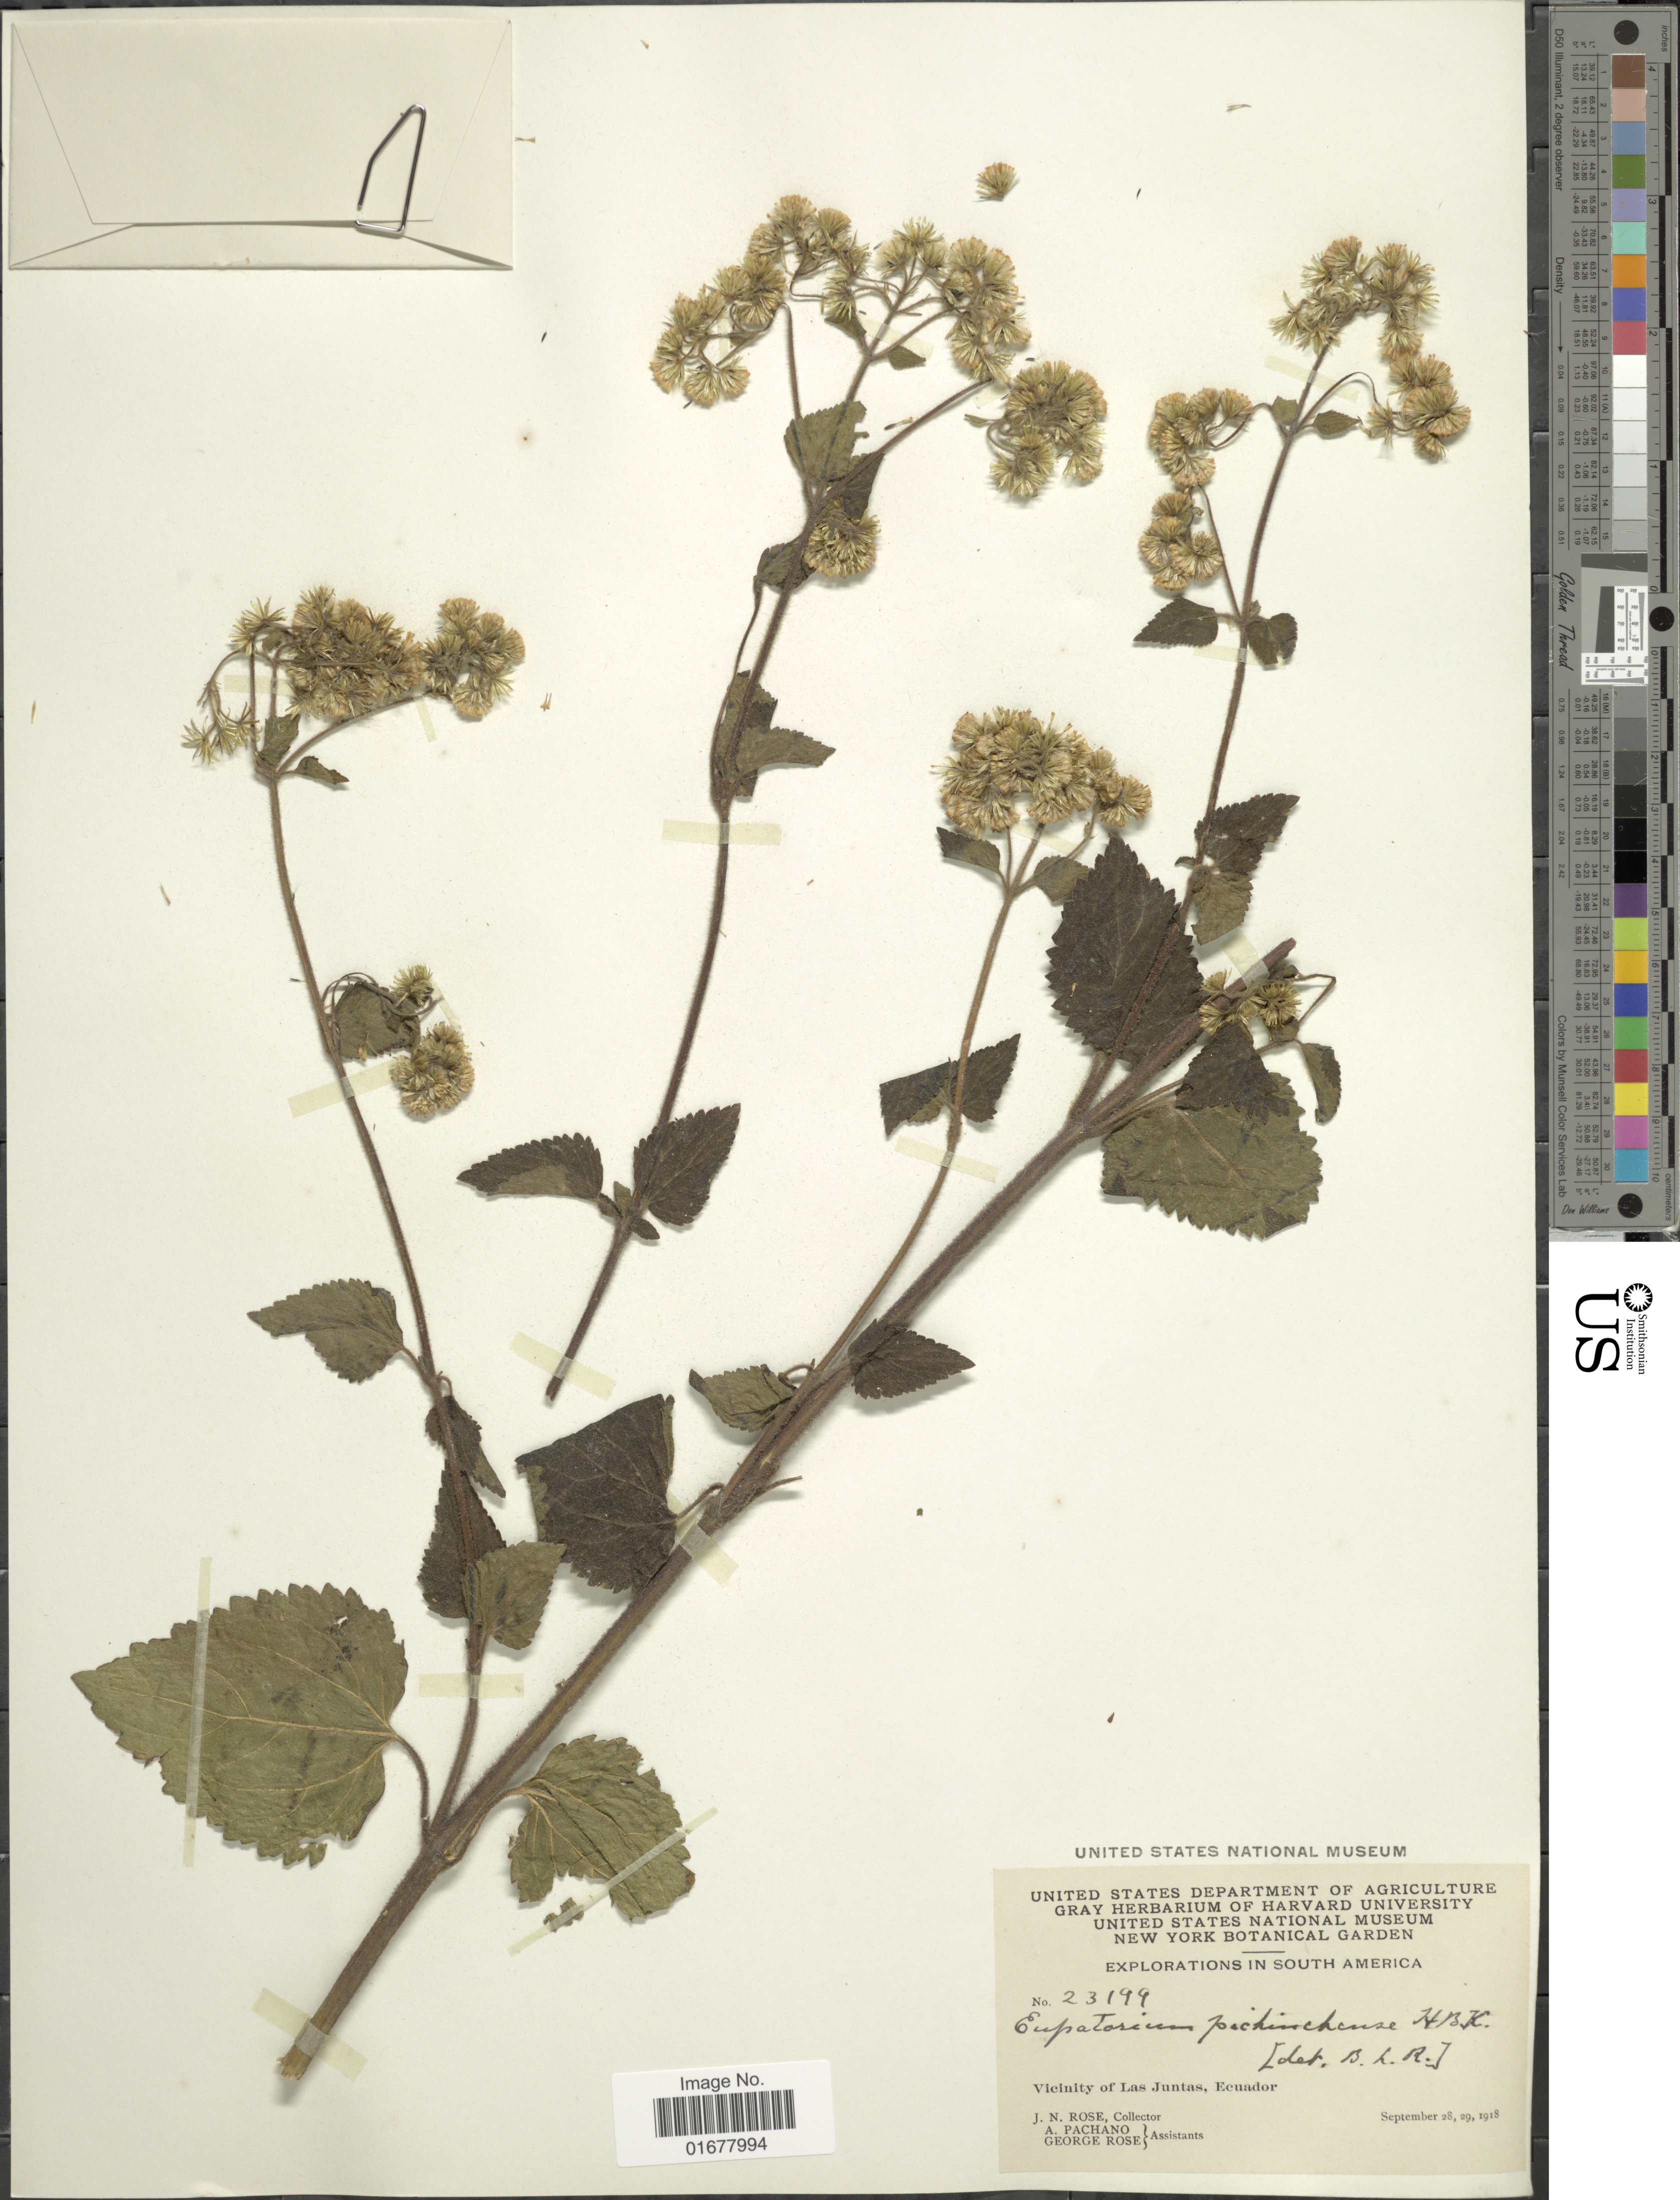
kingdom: Plantae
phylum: Tracheophyta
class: Magnoliopsida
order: Asterales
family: Asteraceae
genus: Ageratina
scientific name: Ageratina pichinchensis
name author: (Kunth) R.M. King & H. Rob.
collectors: J. N. Rose, A. Pachano & G. Rose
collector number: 23199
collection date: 1918-09-28/1918-09-29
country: Ecuador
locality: Vicinity of Las Juntas